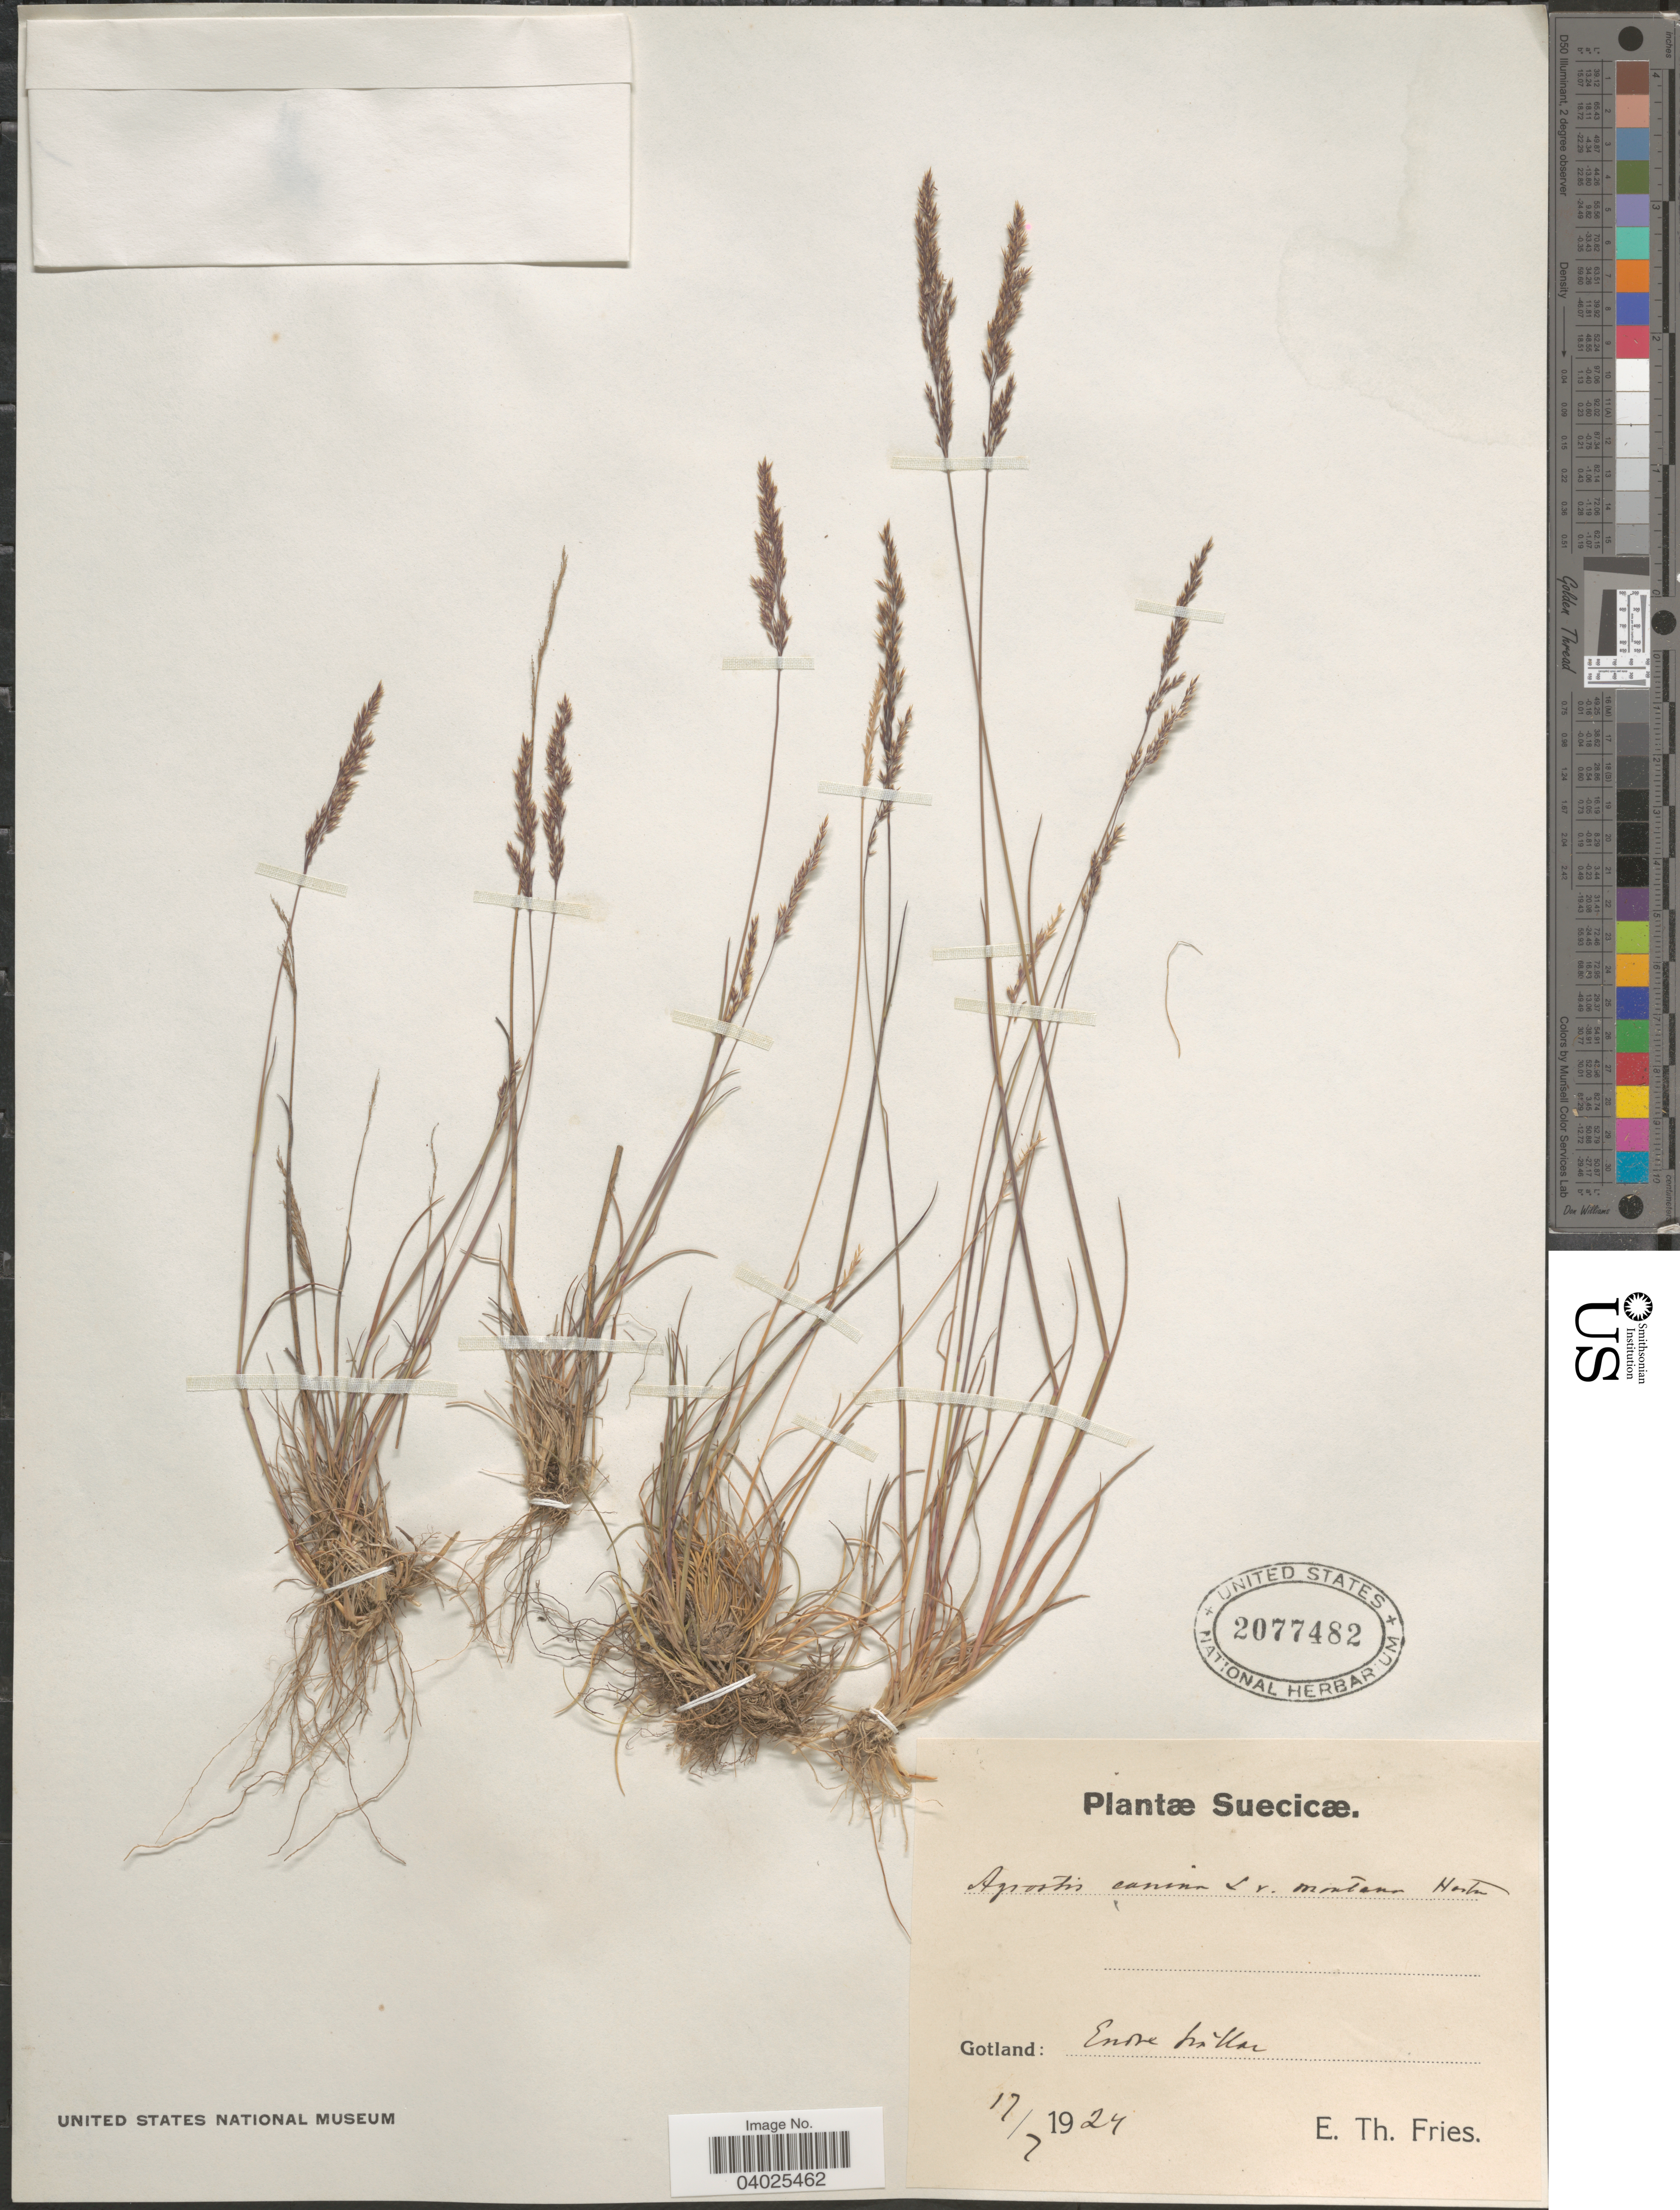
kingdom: Plantae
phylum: Tracheophyta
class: Liliopsida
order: Poales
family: Poaceae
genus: Agrostis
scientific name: Agrostis canina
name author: L.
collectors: E. Fries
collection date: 1924-07-17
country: Sweden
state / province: Gotland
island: Gotland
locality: Suecicæ. Gotland: Endre pillar.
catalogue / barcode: US 2077482